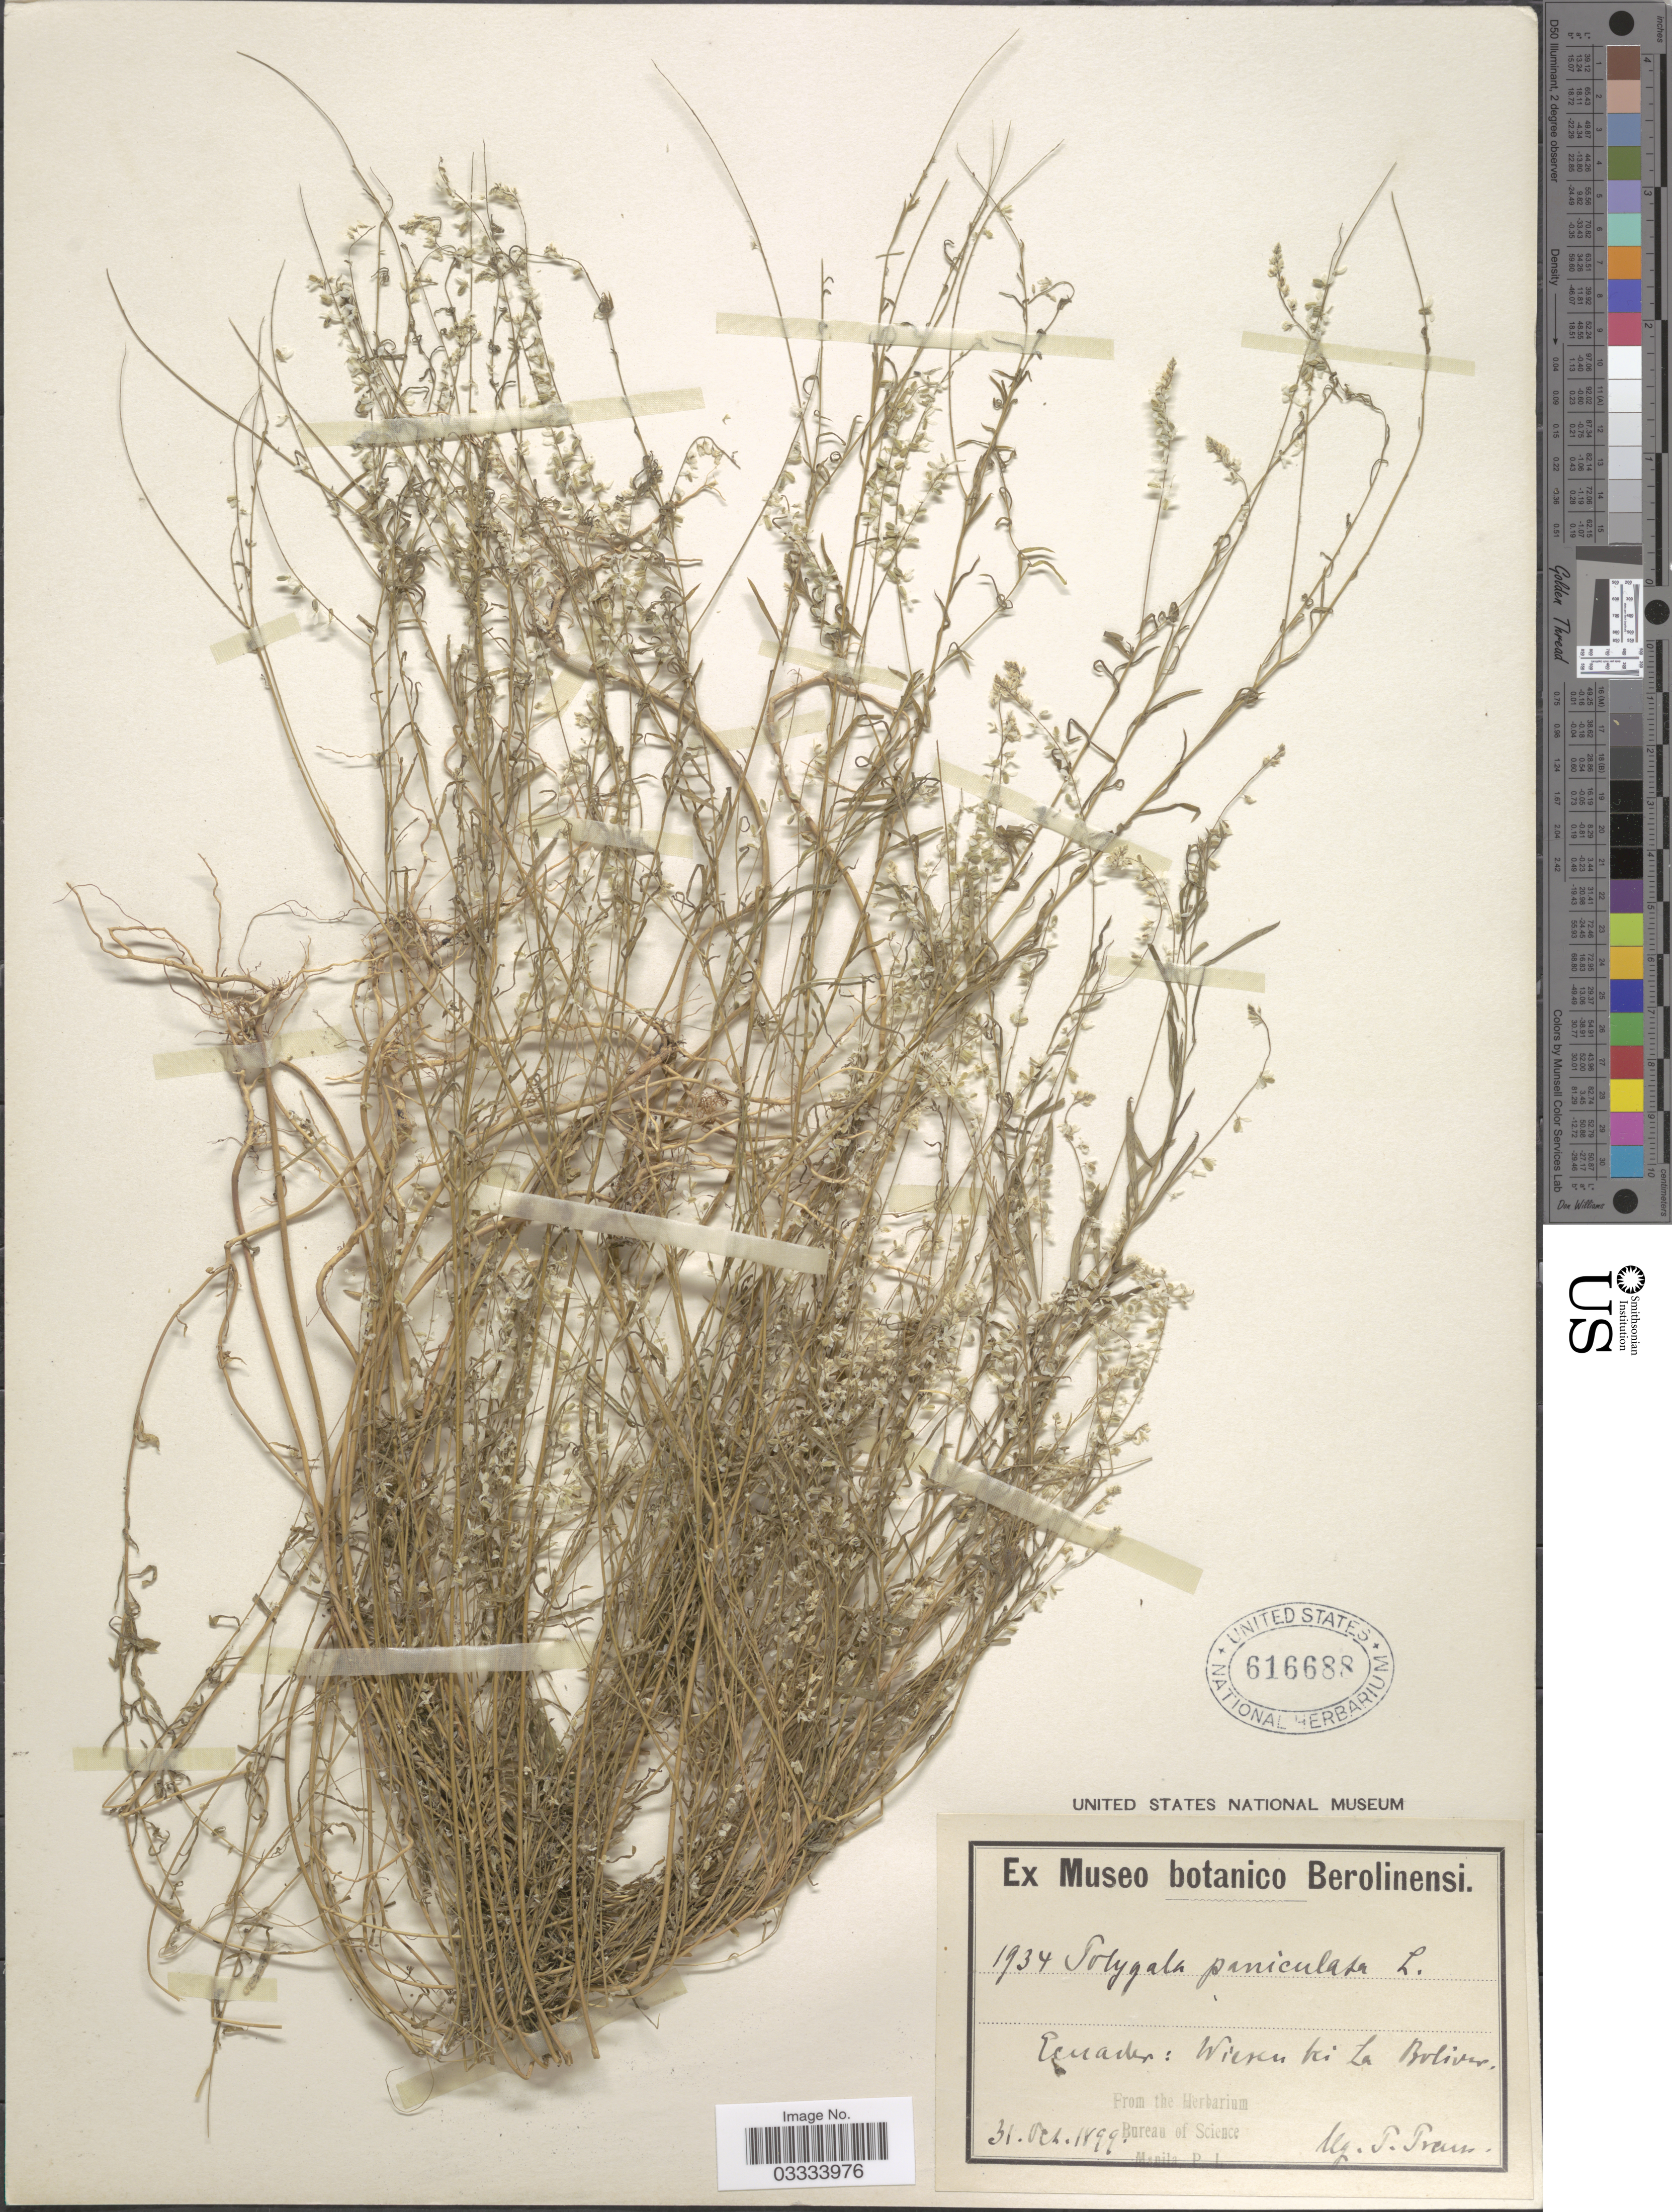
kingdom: Plantae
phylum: Tracheophyta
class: Magnoliopsida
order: Fabales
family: Polygalaceae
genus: Polygala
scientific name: Polygala paniculata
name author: L.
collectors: P. Preuss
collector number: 1934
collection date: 1899-10-31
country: Ecuador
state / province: Bolívar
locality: Wiesen bei la Bolivar.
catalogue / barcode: US 616688